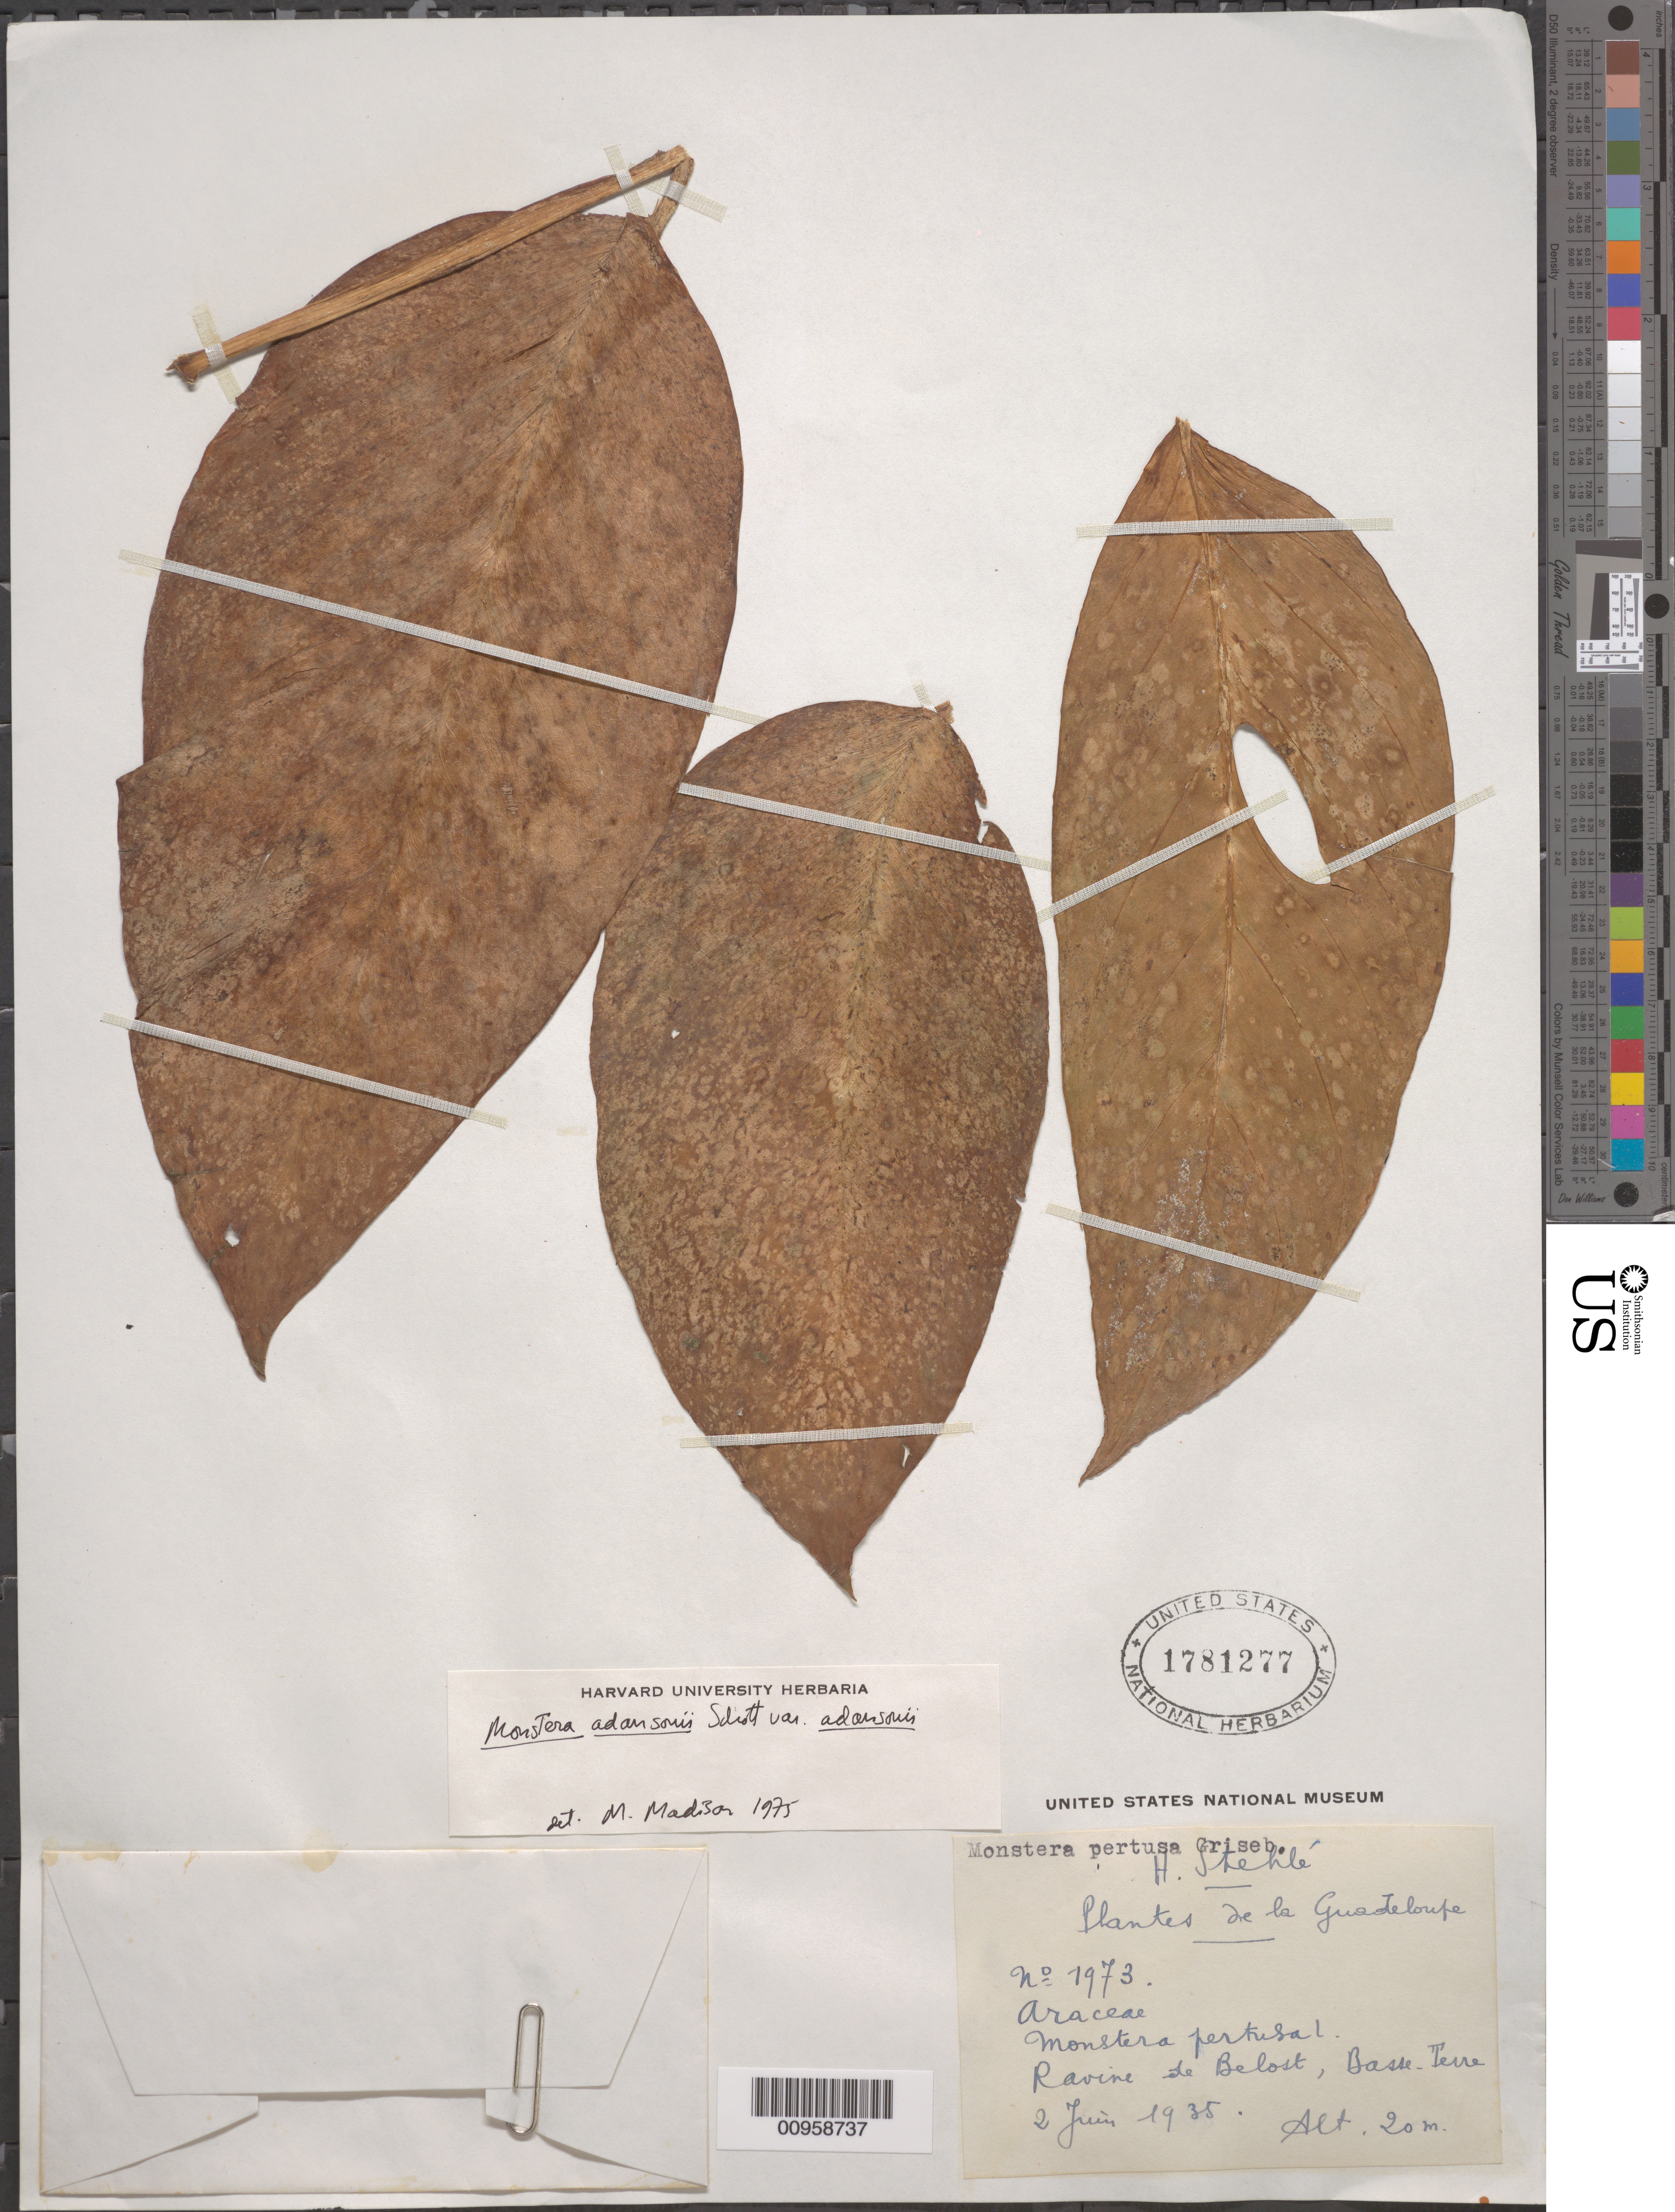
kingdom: Plantae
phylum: Tracheophyta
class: Liliopsida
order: Alismatales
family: Araceae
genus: Monstera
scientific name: Monstera adansonii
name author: Schott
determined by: Madison, Michael T.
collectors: H. Stehlé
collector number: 1973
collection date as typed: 02 Jun 1935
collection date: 1935-06-02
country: Guadeloupe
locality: Ravine de Belost, Basse Terre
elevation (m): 20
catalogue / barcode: US 1781277